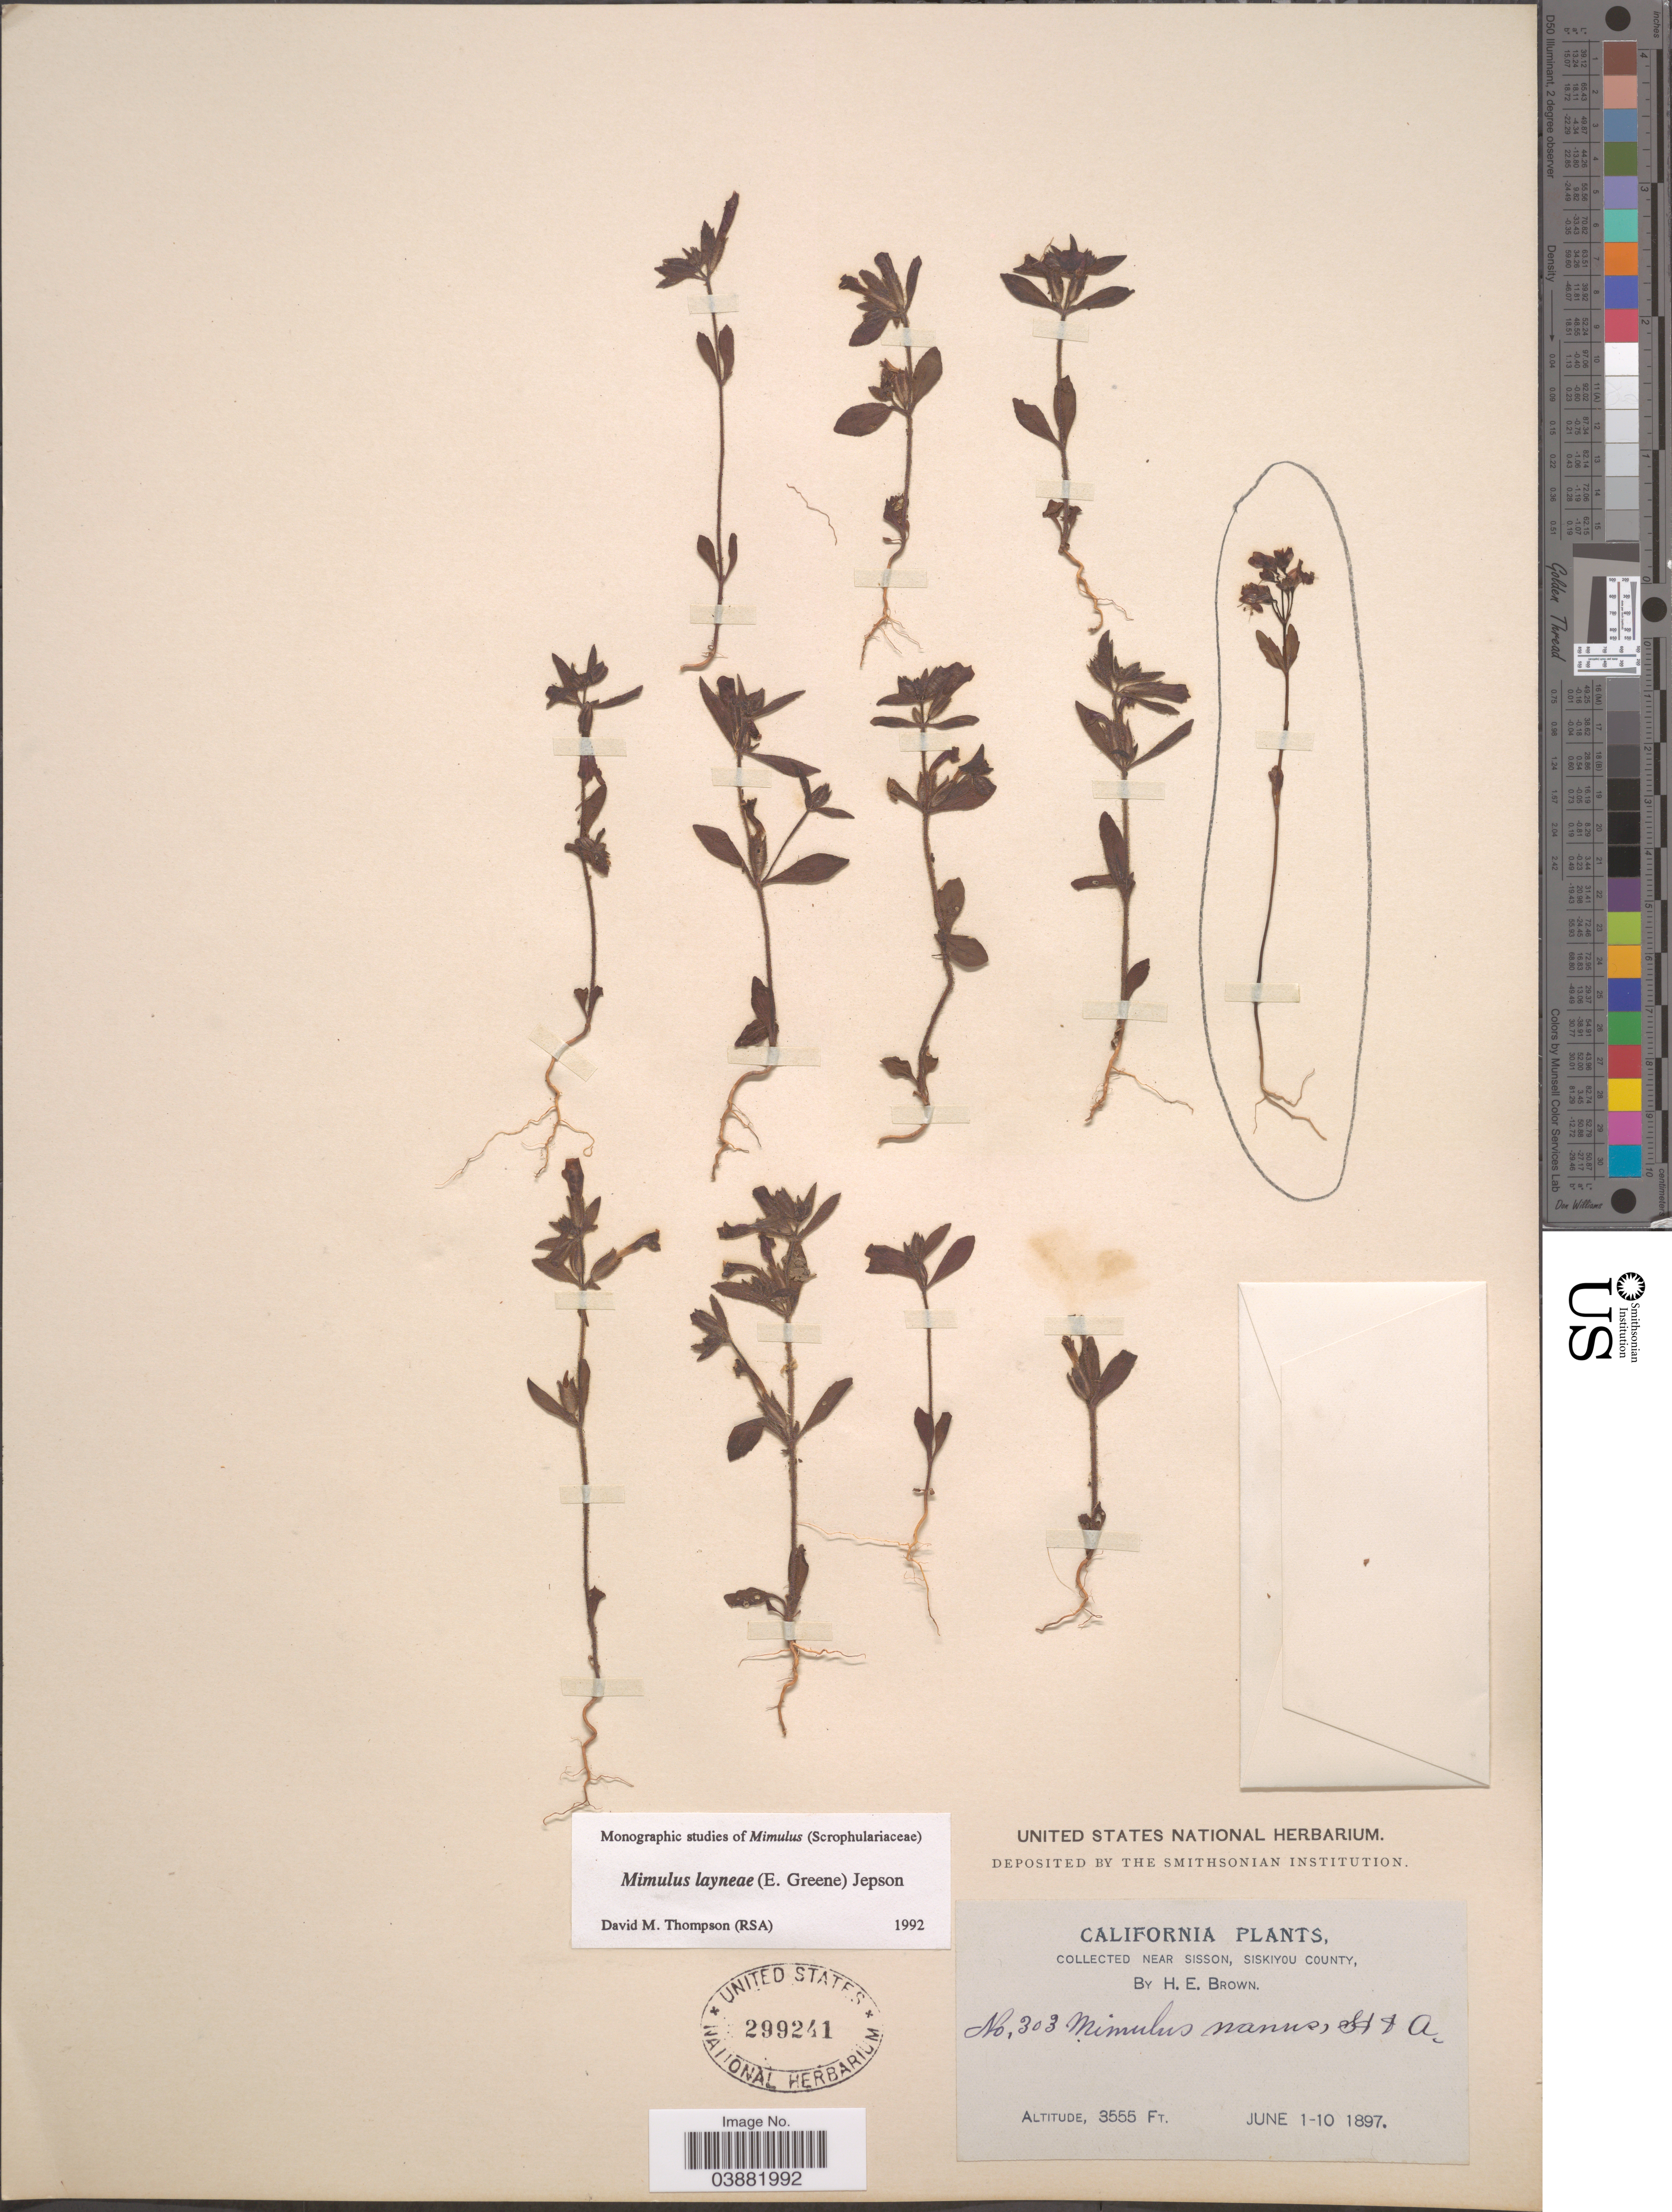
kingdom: Plantae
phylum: Tracheophyta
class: Magnoliopsida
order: Lamiales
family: Phrymaceae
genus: Mimulus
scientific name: Mimulus layneae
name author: (Greene) Jeps.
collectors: H. E. Brown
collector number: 303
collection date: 1897-06-01/1897-06-10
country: United States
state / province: California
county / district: Siskiyou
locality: Near Sission, Siskiyou County.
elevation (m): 1084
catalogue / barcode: US 299241